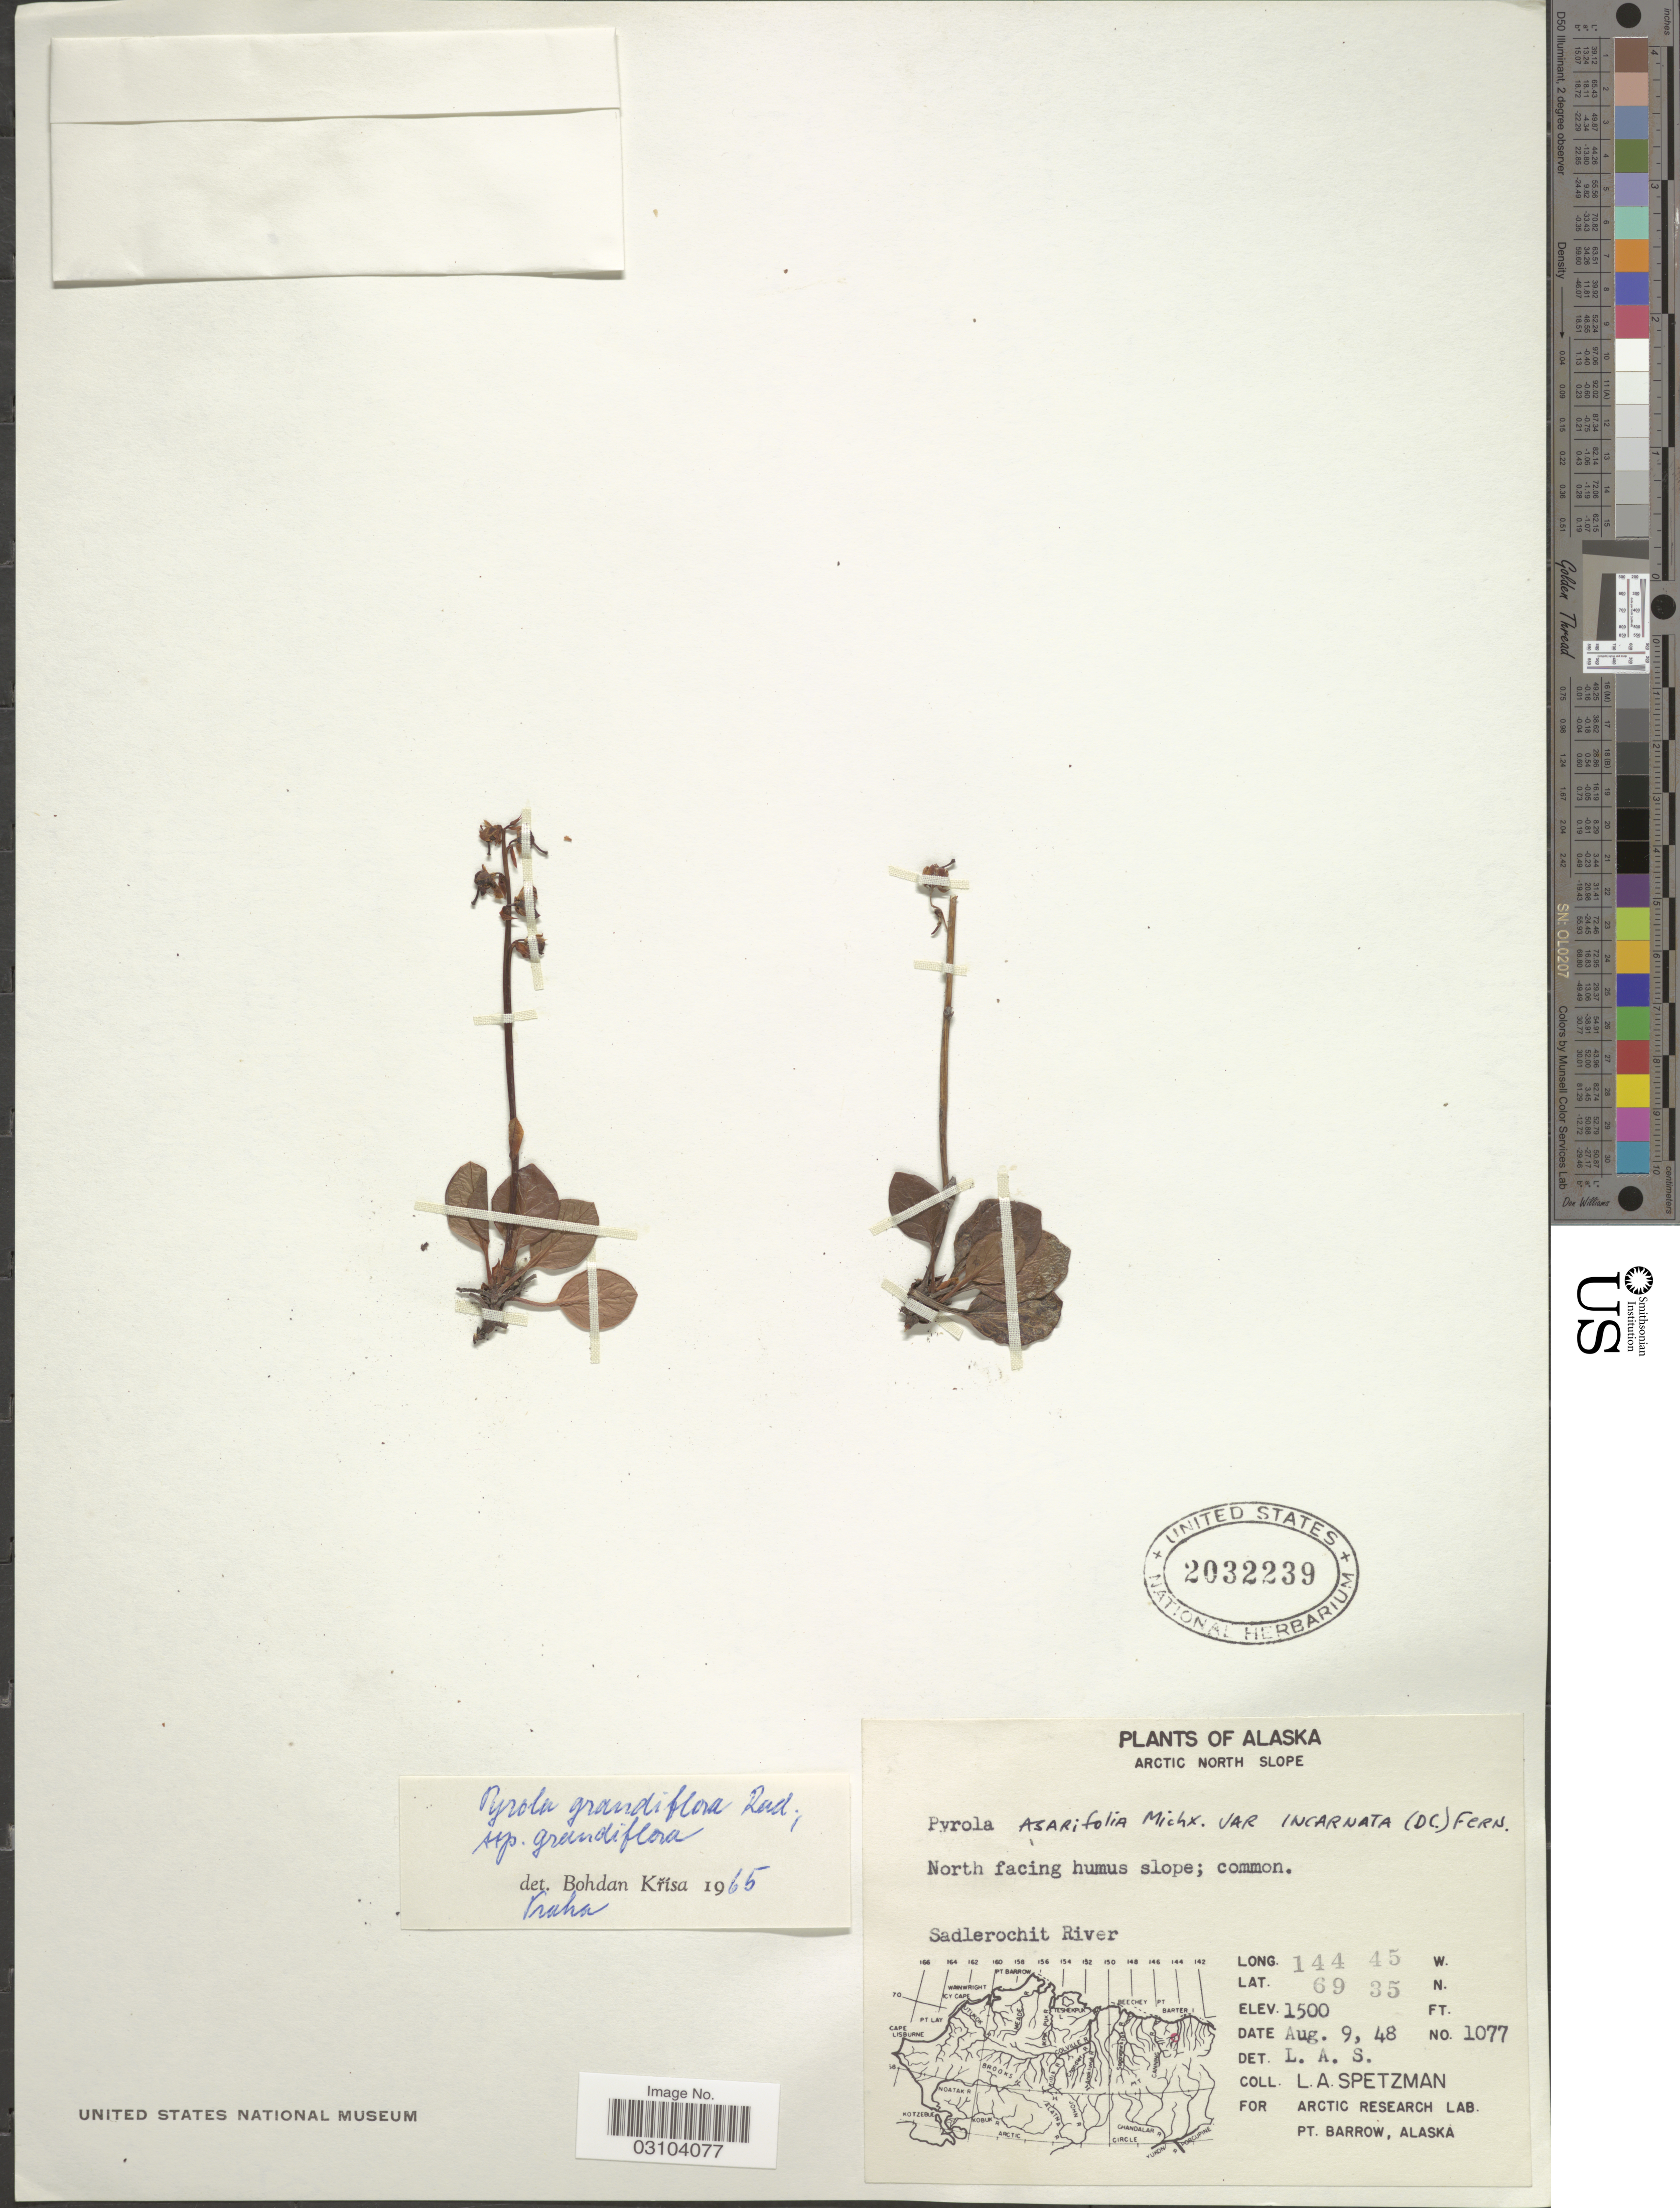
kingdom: Plantae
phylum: Tracheophyta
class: Magnoliopsida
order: Ericales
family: Ericaceae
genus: Pyrola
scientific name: Pyrola grandiflora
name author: Radius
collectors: L. Spetzman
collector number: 1077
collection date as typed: Transcribed d/m/y: 9/8/48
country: United States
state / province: Alaska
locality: Arctic North Slope. Sadlerochit River.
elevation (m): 457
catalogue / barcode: US 2032239